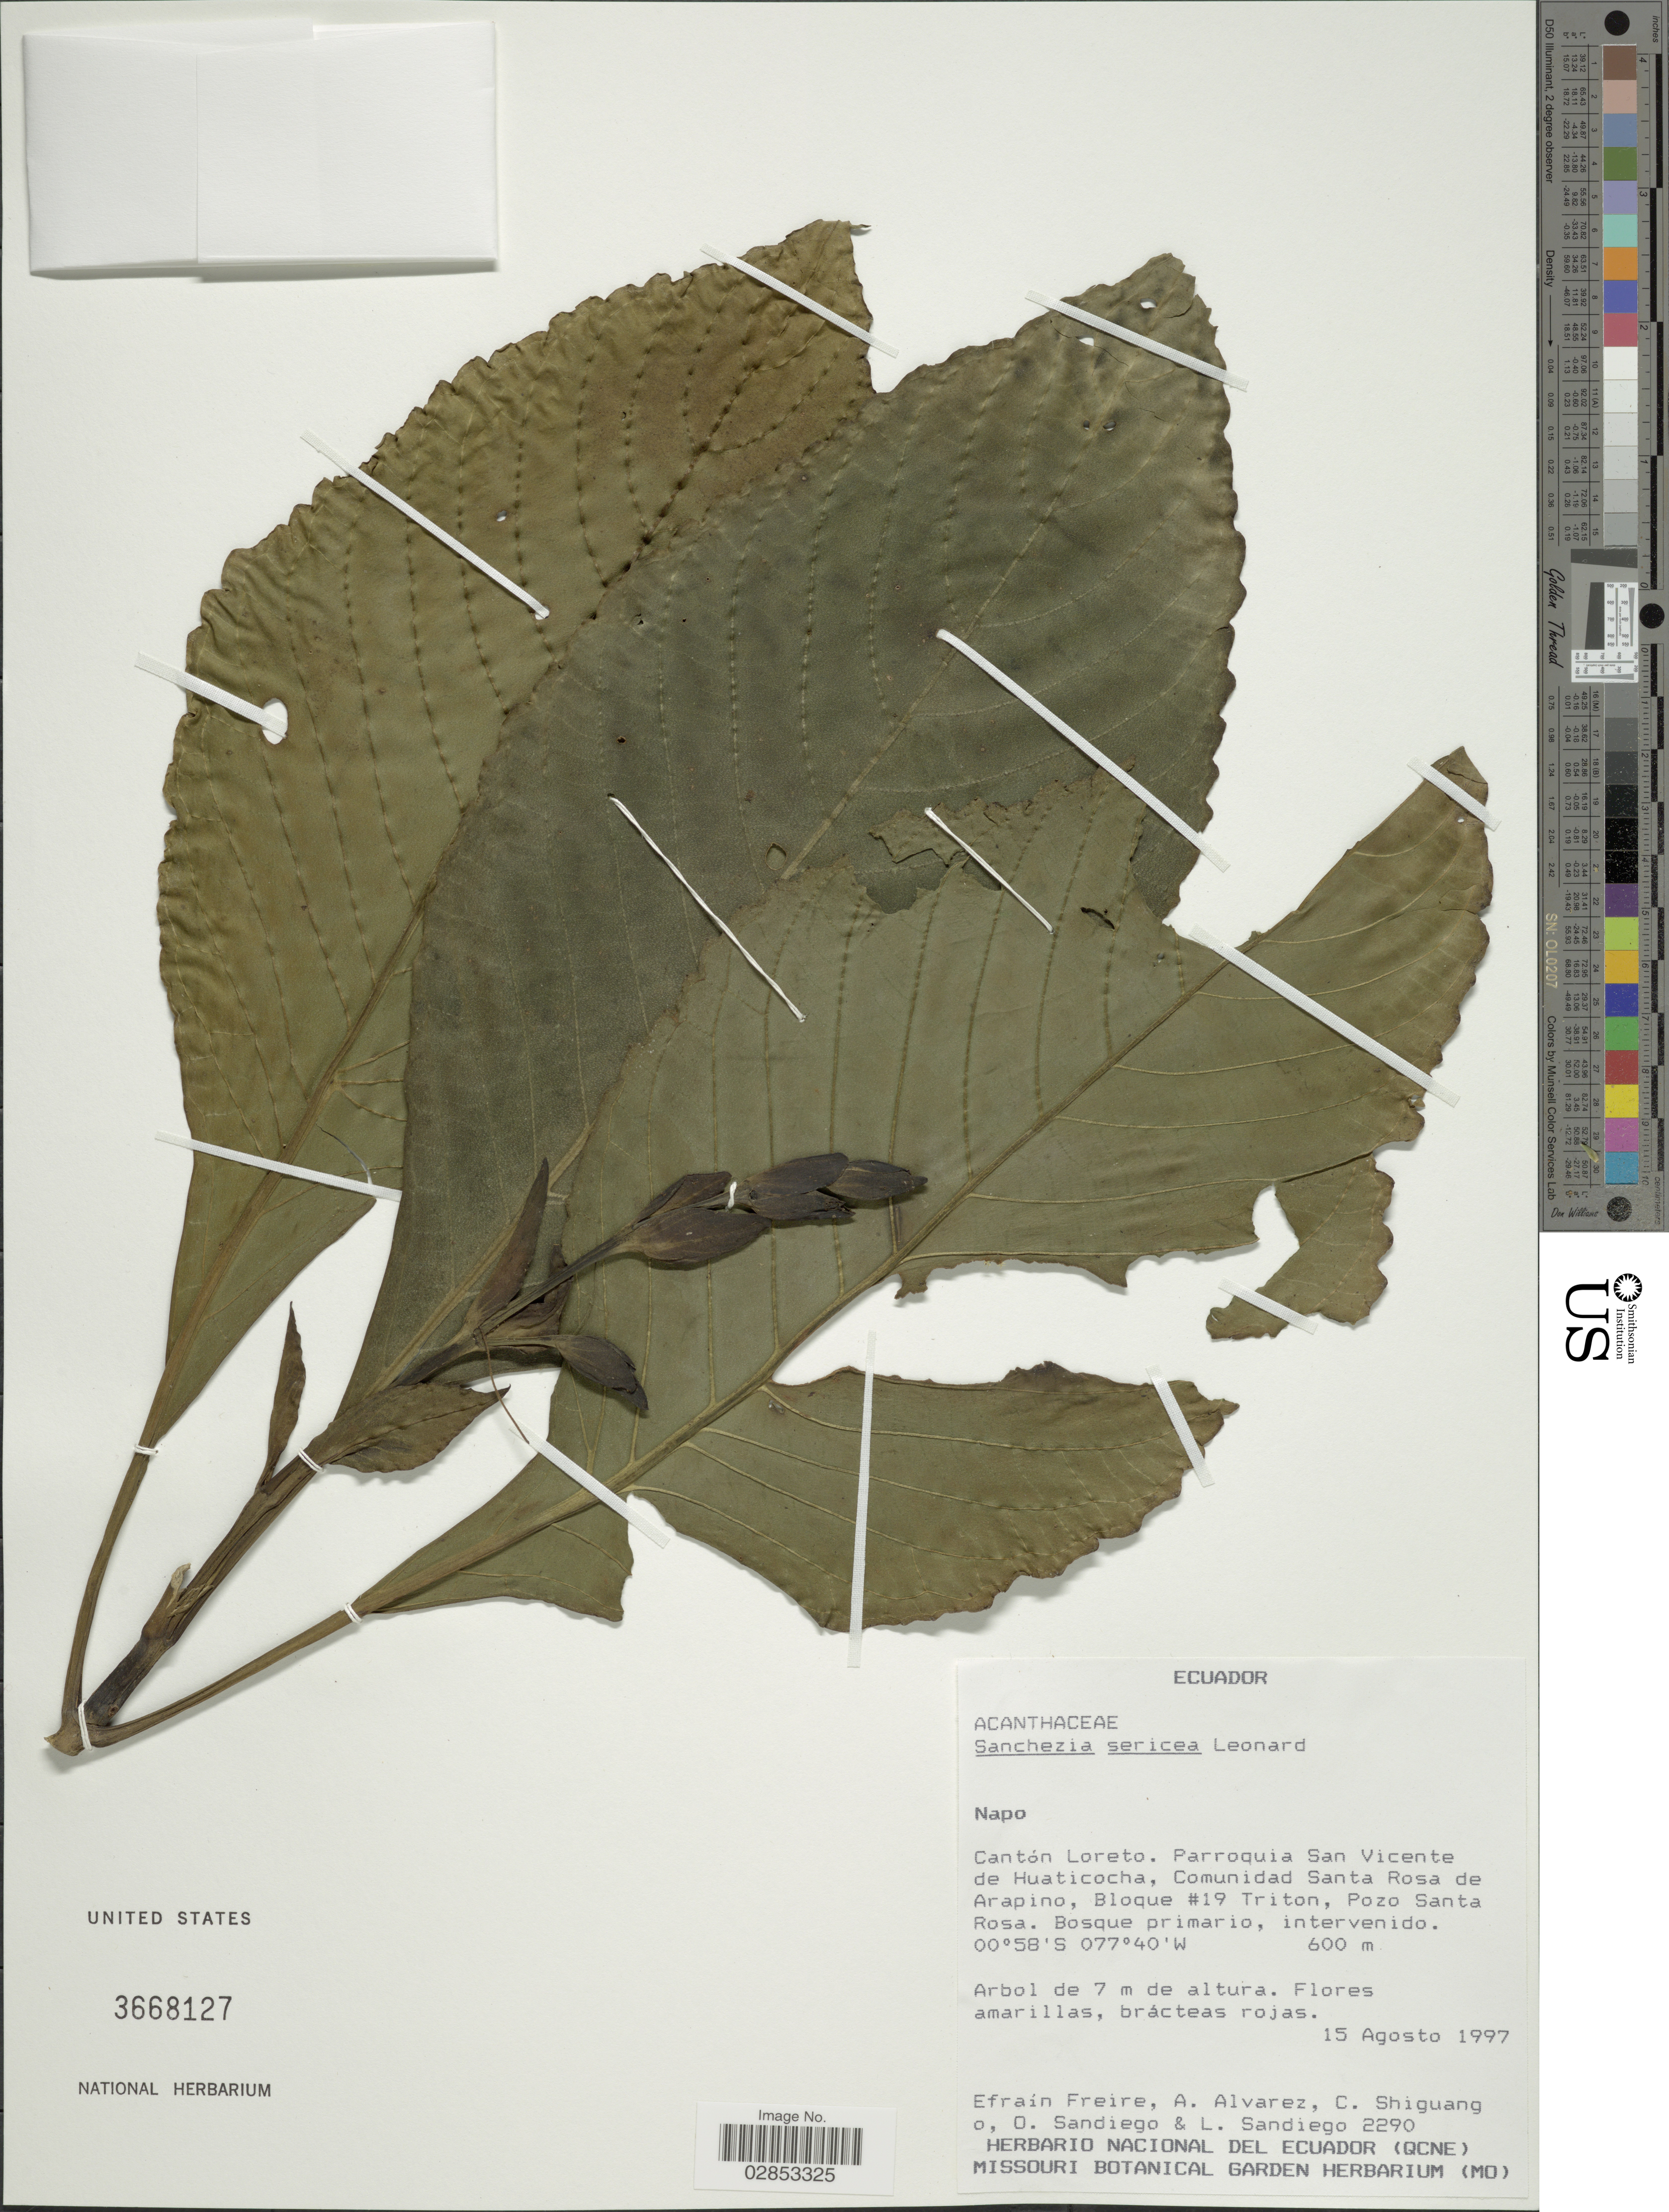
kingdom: Plantae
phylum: Tracheophyta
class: Magnoliopsida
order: Lamiales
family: Acanthaceae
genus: Sanchezia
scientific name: Sanchezia oblonga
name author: Ruiz & Pav.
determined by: Azevedo, Igor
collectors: E. Freire, A. Alvarez, C. Shiguang, O. Sandiego & L. Sandiego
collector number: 2290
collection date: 1997-08-15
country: Ecuador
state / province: Napo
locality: Napo, Cantón Loreto, Parroquia San Vicente de Huaticocha, Comunidad Santa Rosa de Arapino, Bloque #19 Triton, Pozo Santa Rosa.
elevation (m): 600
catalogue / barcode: US 3668127